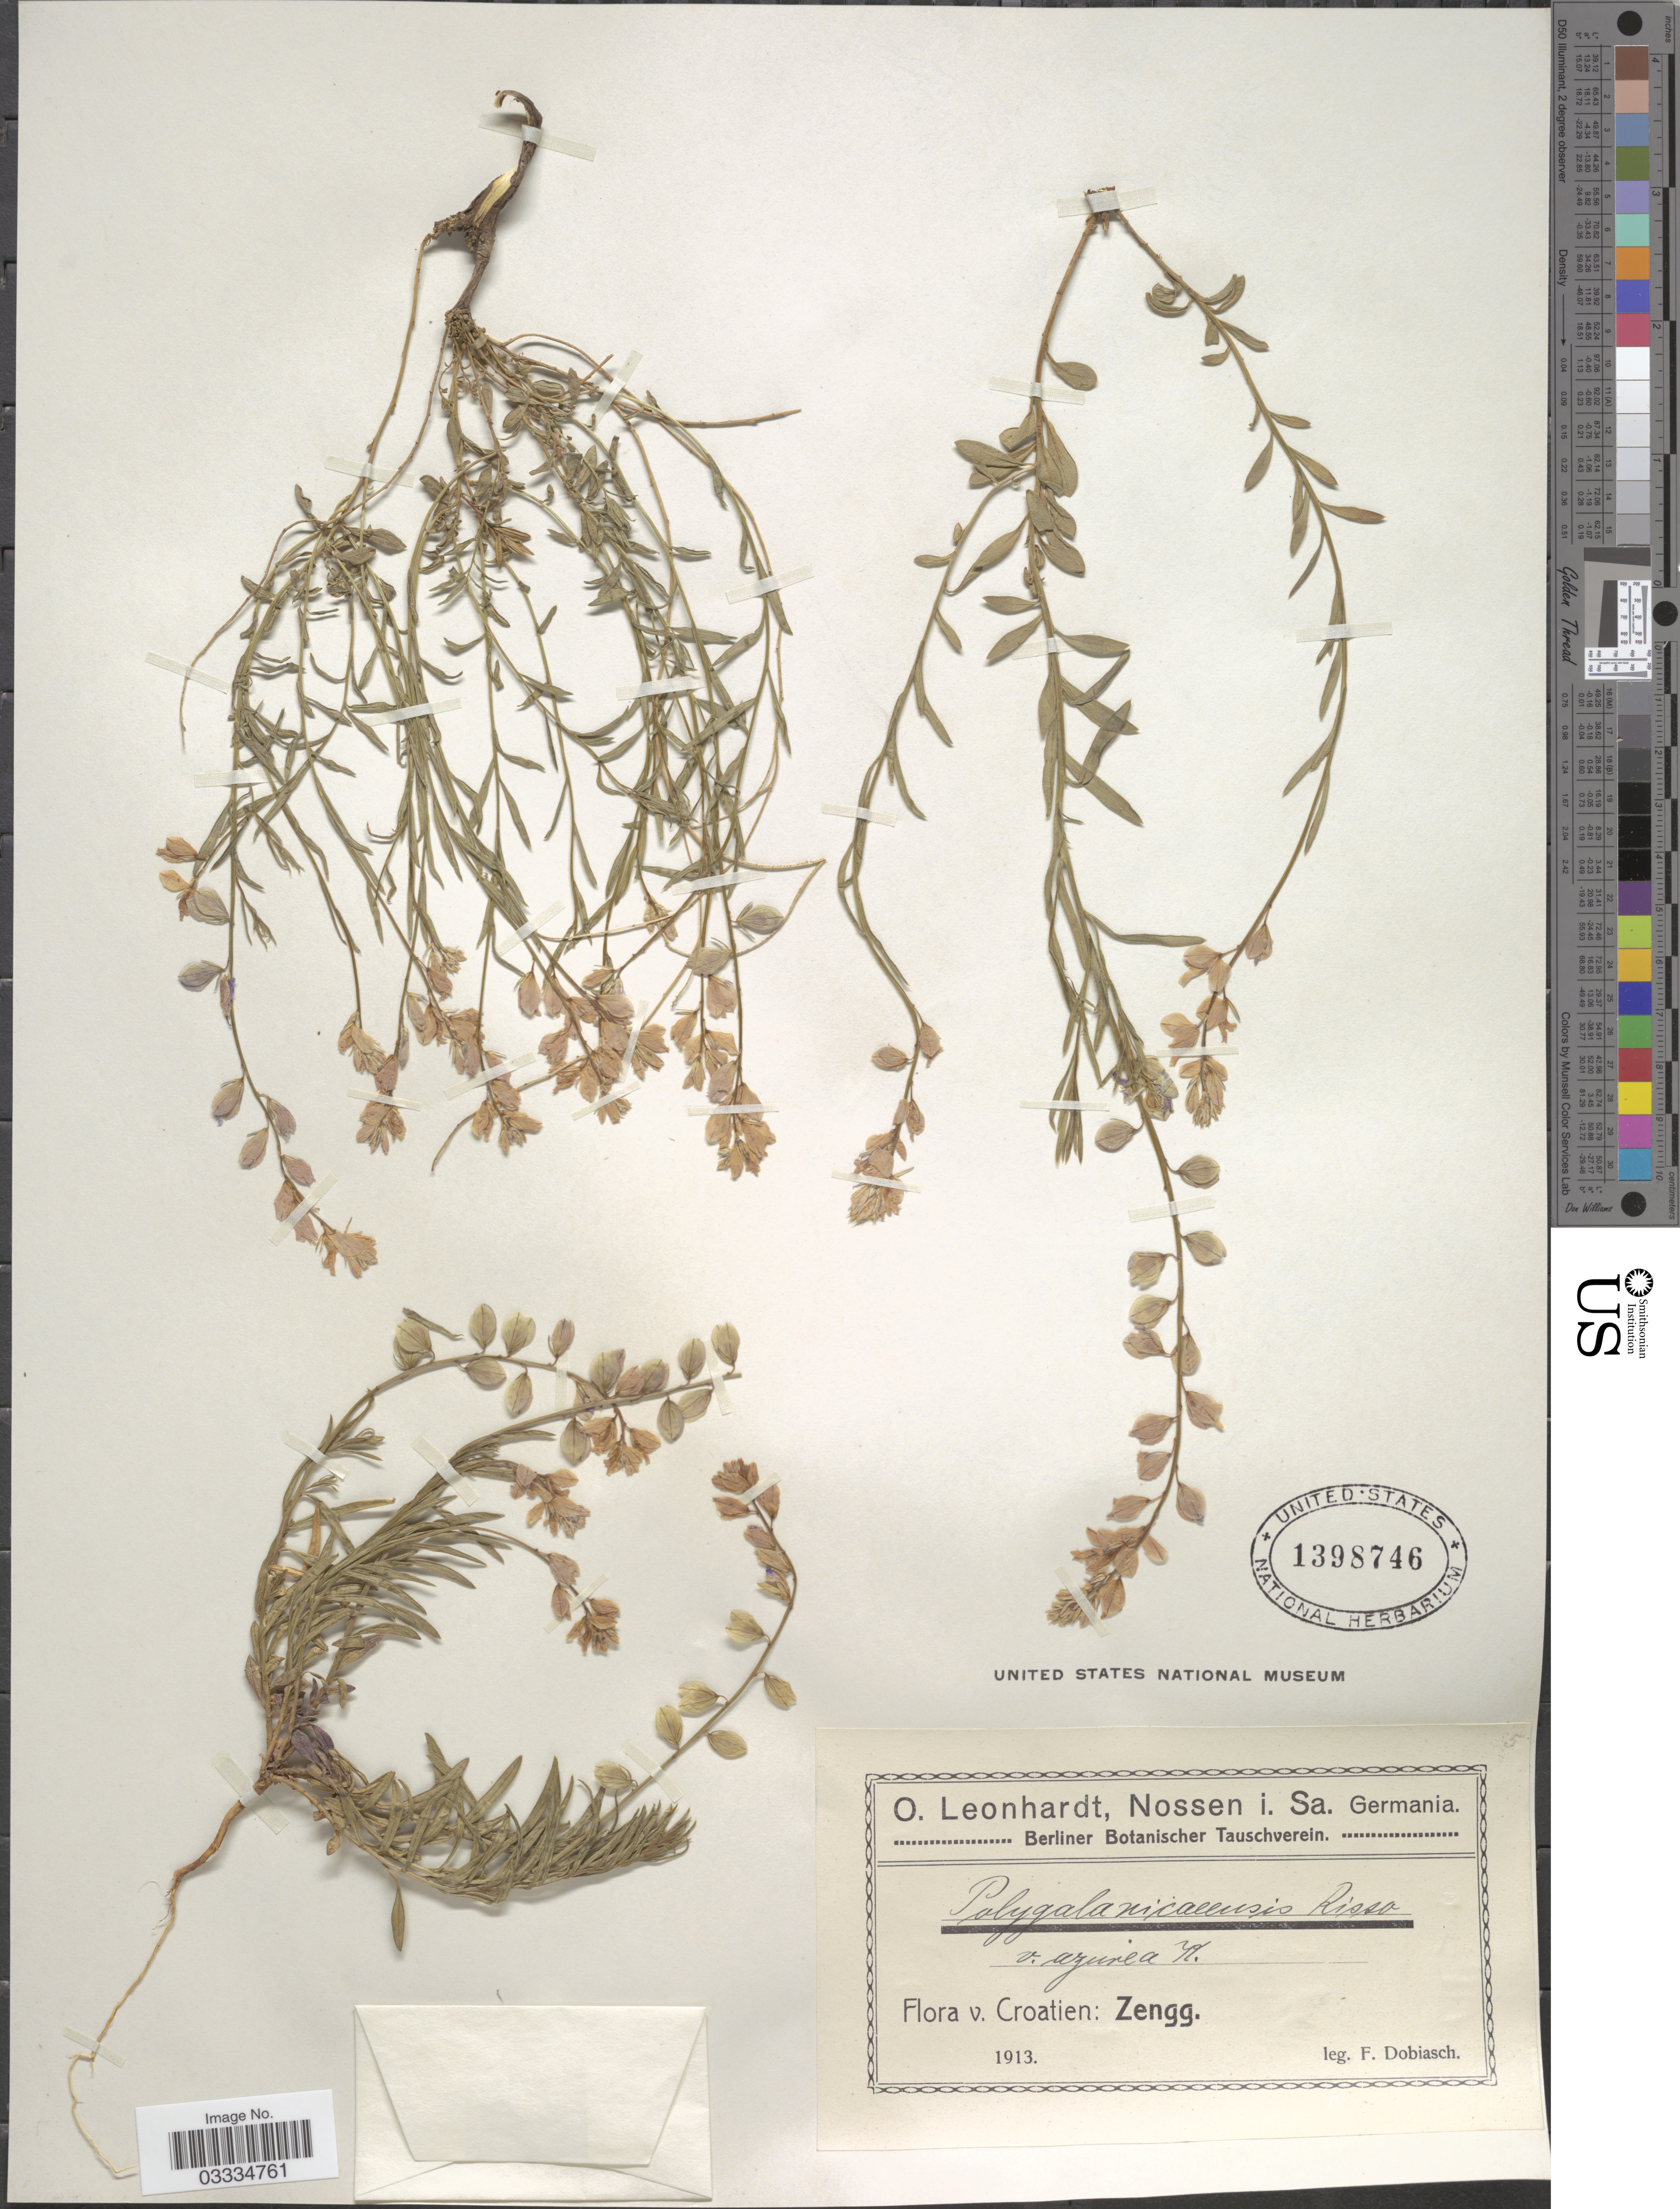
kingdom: Plantae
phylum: Tracheophyta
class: Magnoliopsida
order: Fabales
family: Polygalaceae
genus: Polygala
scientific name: Polygala nicaraguensis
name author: Chodat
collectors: F. Dobiasch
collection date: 1913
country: Croatia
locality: Zengg.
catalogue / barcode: US 1398746